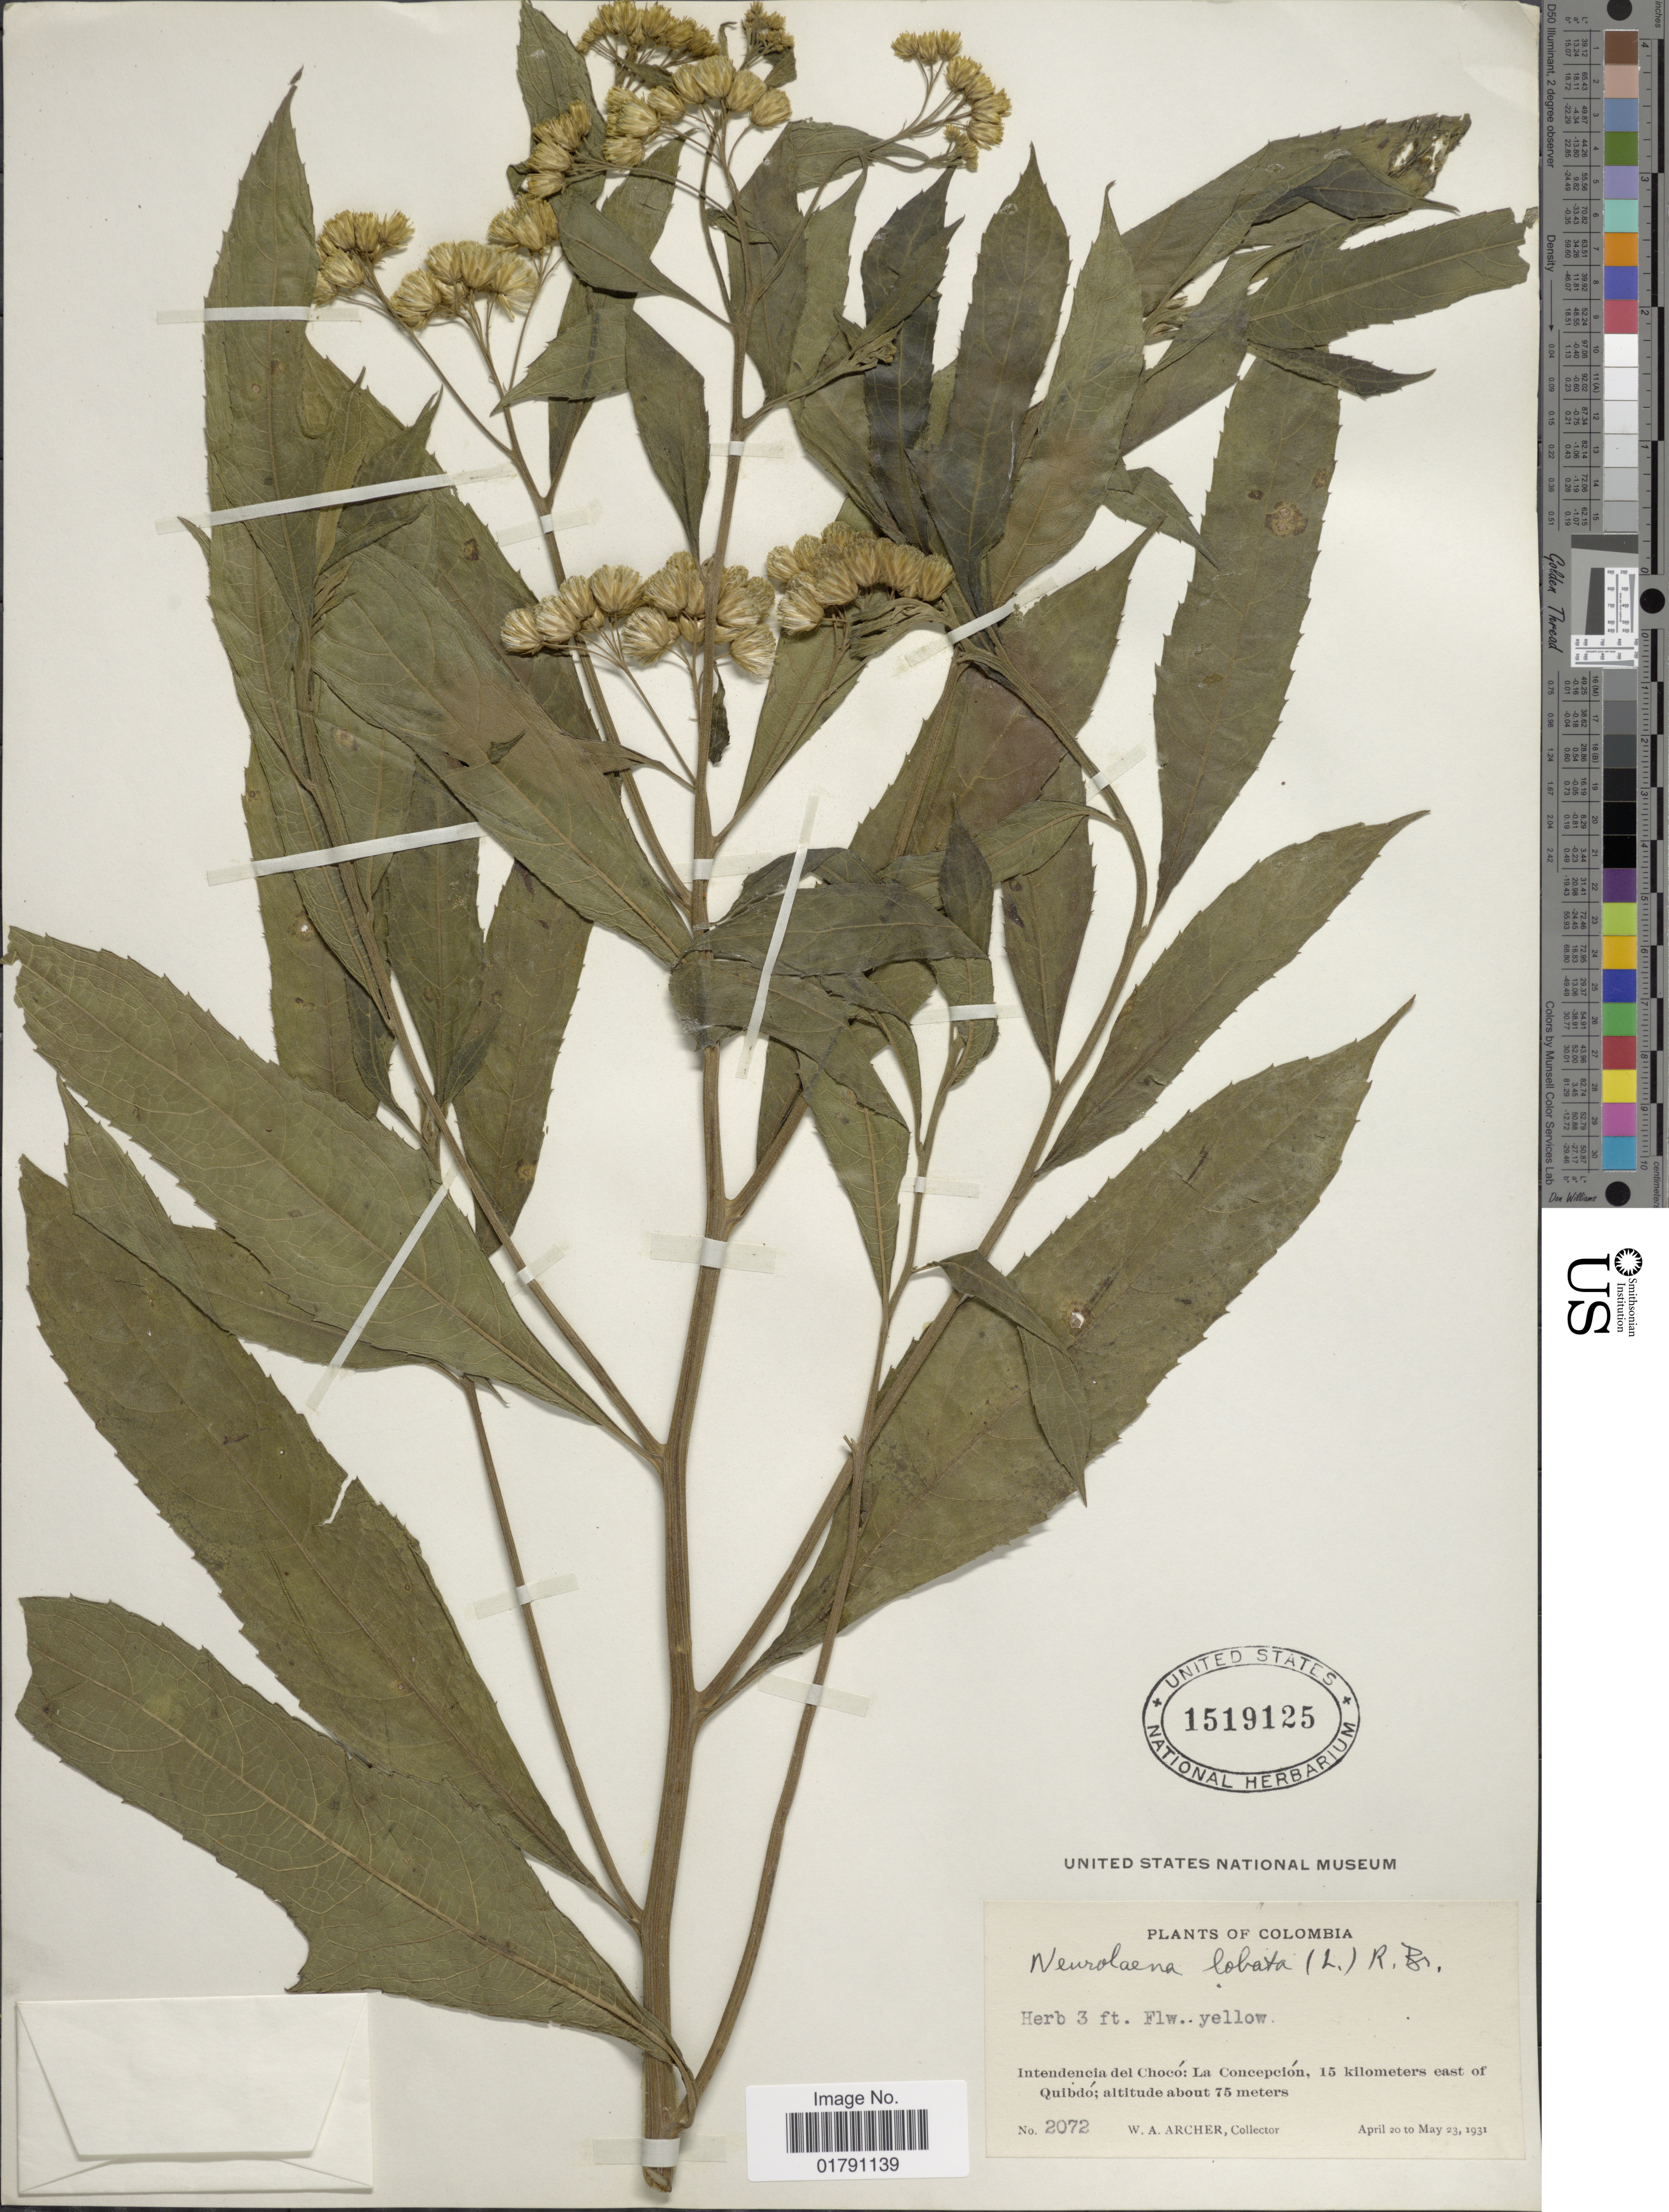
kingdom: Plantae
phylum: Tracheophyta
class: Magnoliopsida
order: Asterales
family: Asteraceae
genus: Neurolaena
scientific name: Neurolaena lobata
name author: (L.) R. Br. ex Cass.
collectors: W. A. Archer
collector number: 2072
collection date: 1931-04-20/1931-05-23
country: Colombia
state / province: Chocó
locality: La Concepcion, 15 kilometers east of Quibdo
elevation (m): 75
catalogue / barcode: US 1519125